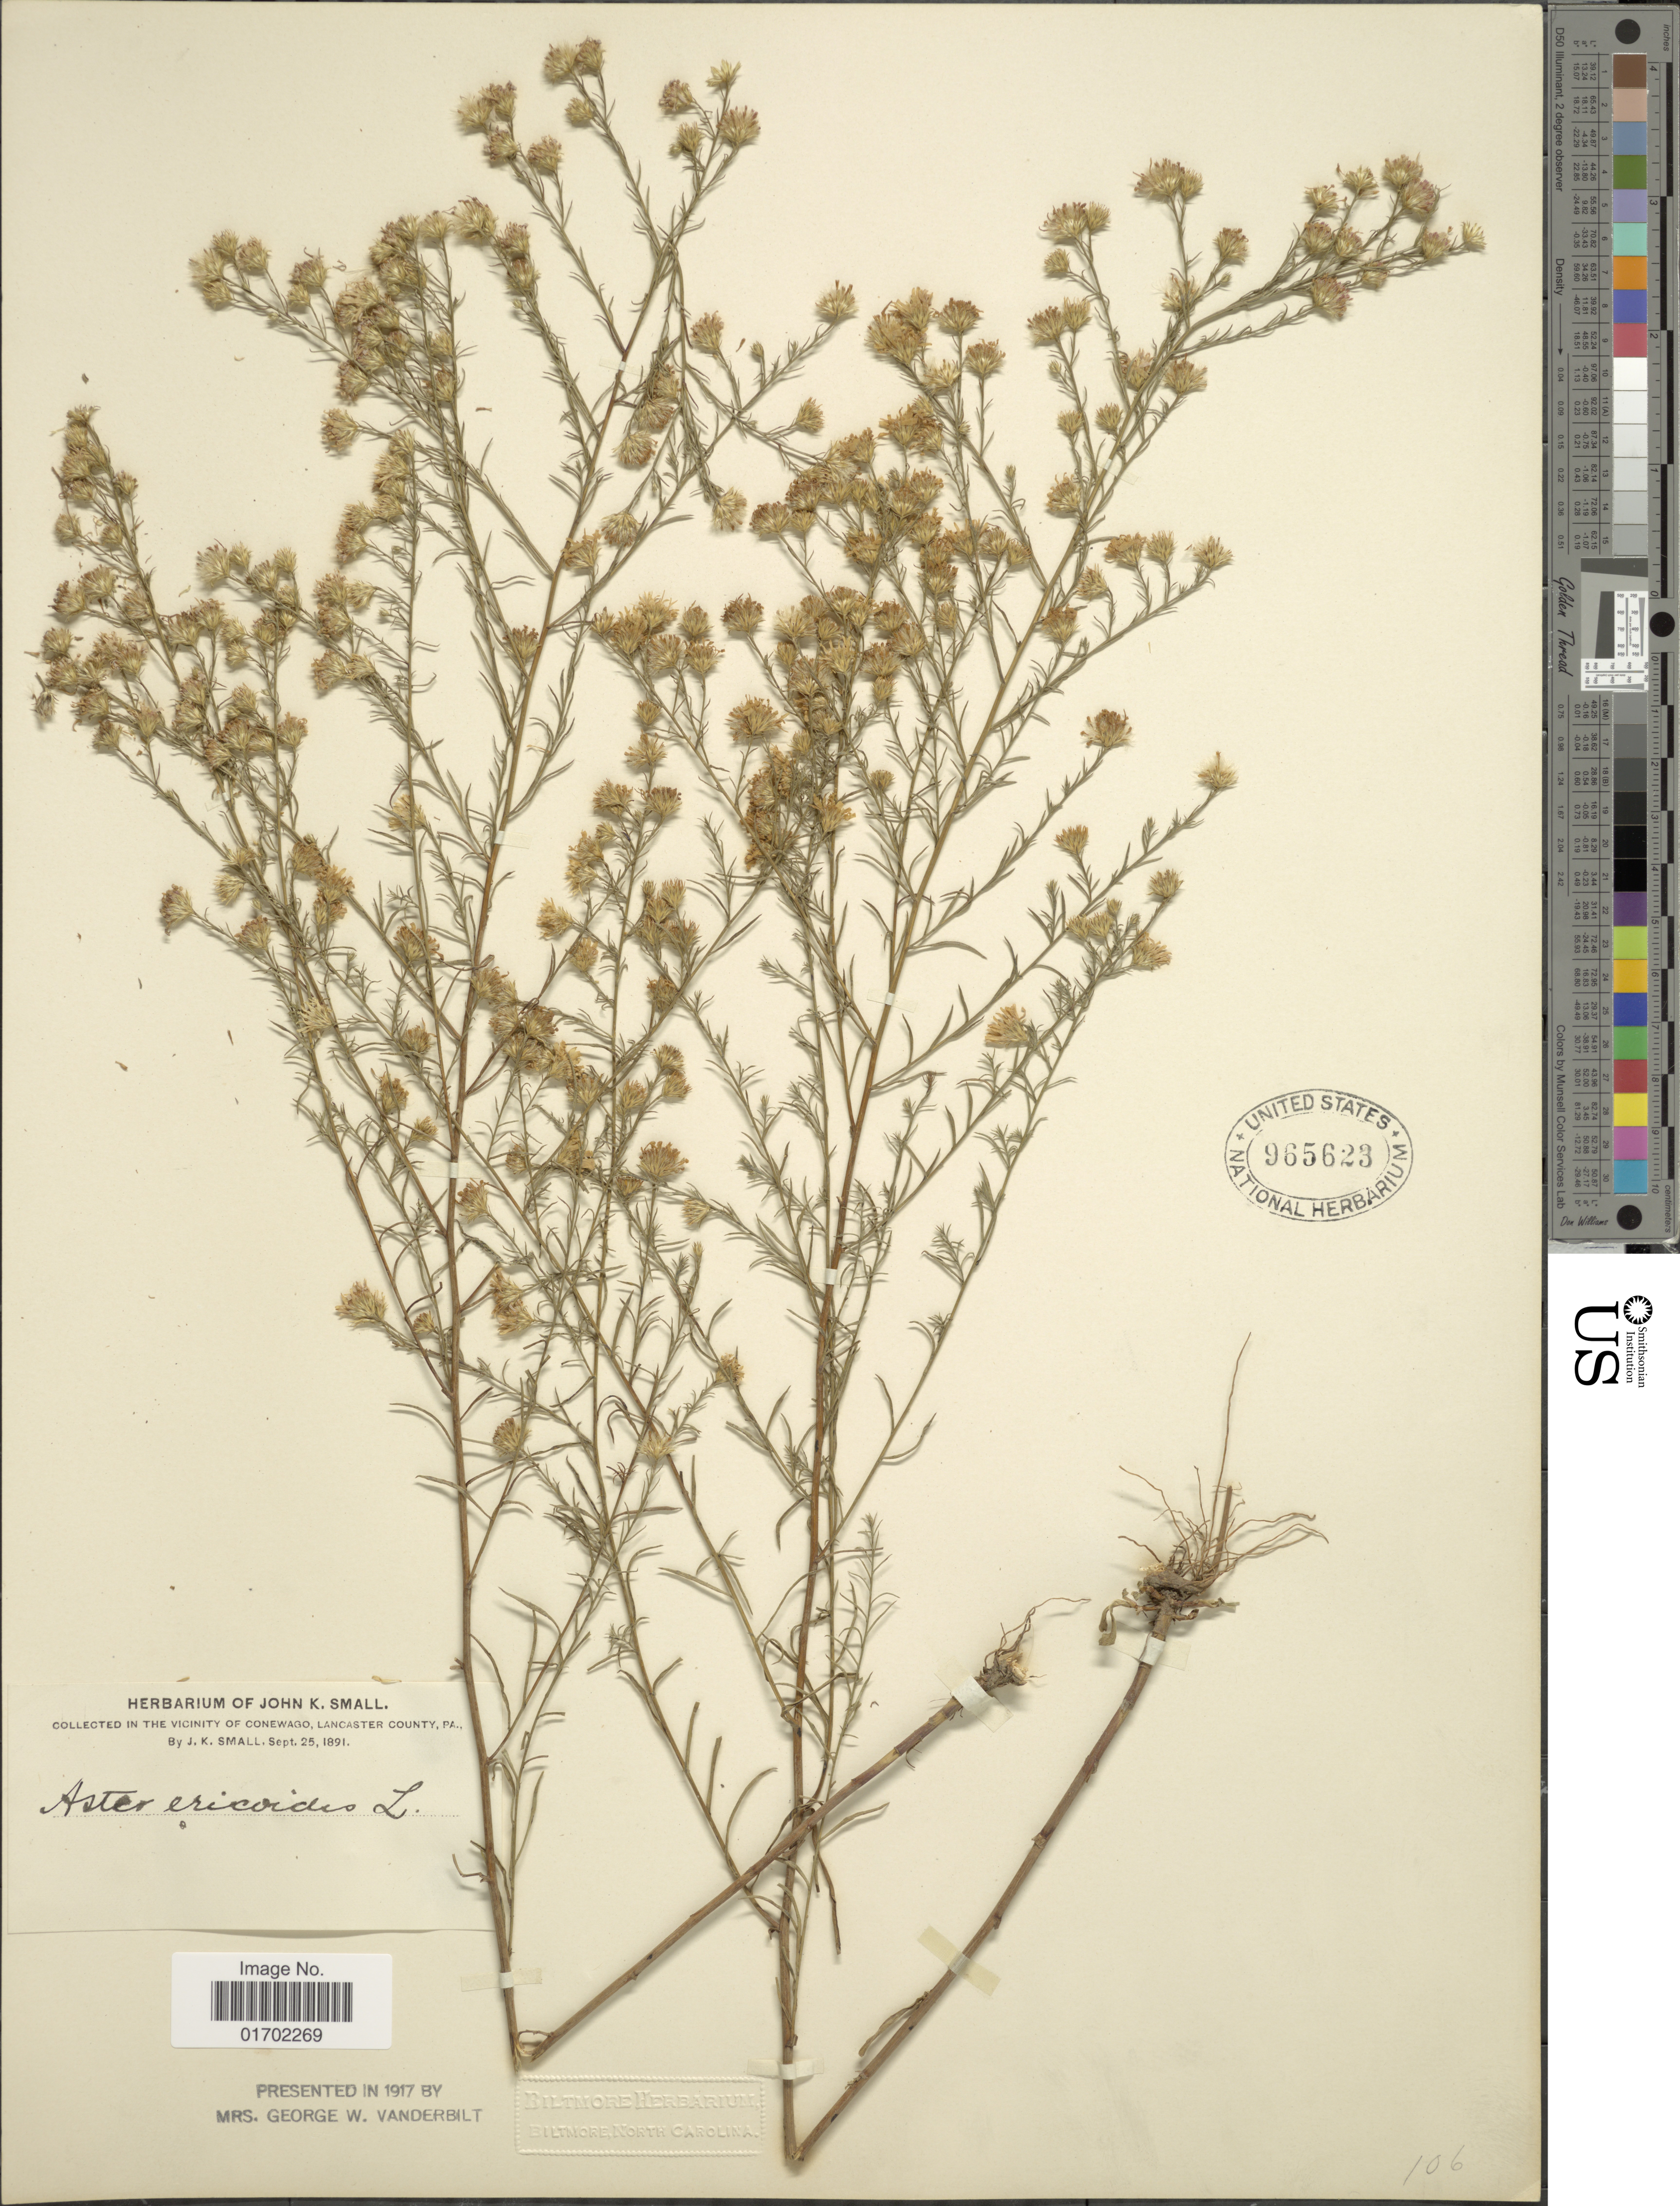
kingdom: Plantae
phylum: Tracheophyta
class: Magnoliopsida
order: Asterales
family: Asteraceae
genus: Symphyotrichum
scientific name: Symphyotrichum pilosum var. pilosum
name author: (Willd.) G.L. Nesom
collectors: J. K. Small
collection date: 1891-09-25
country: United States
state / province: Pennsylvania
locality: Vicinity of Conewago, Lancaster County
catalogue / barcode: US 965623